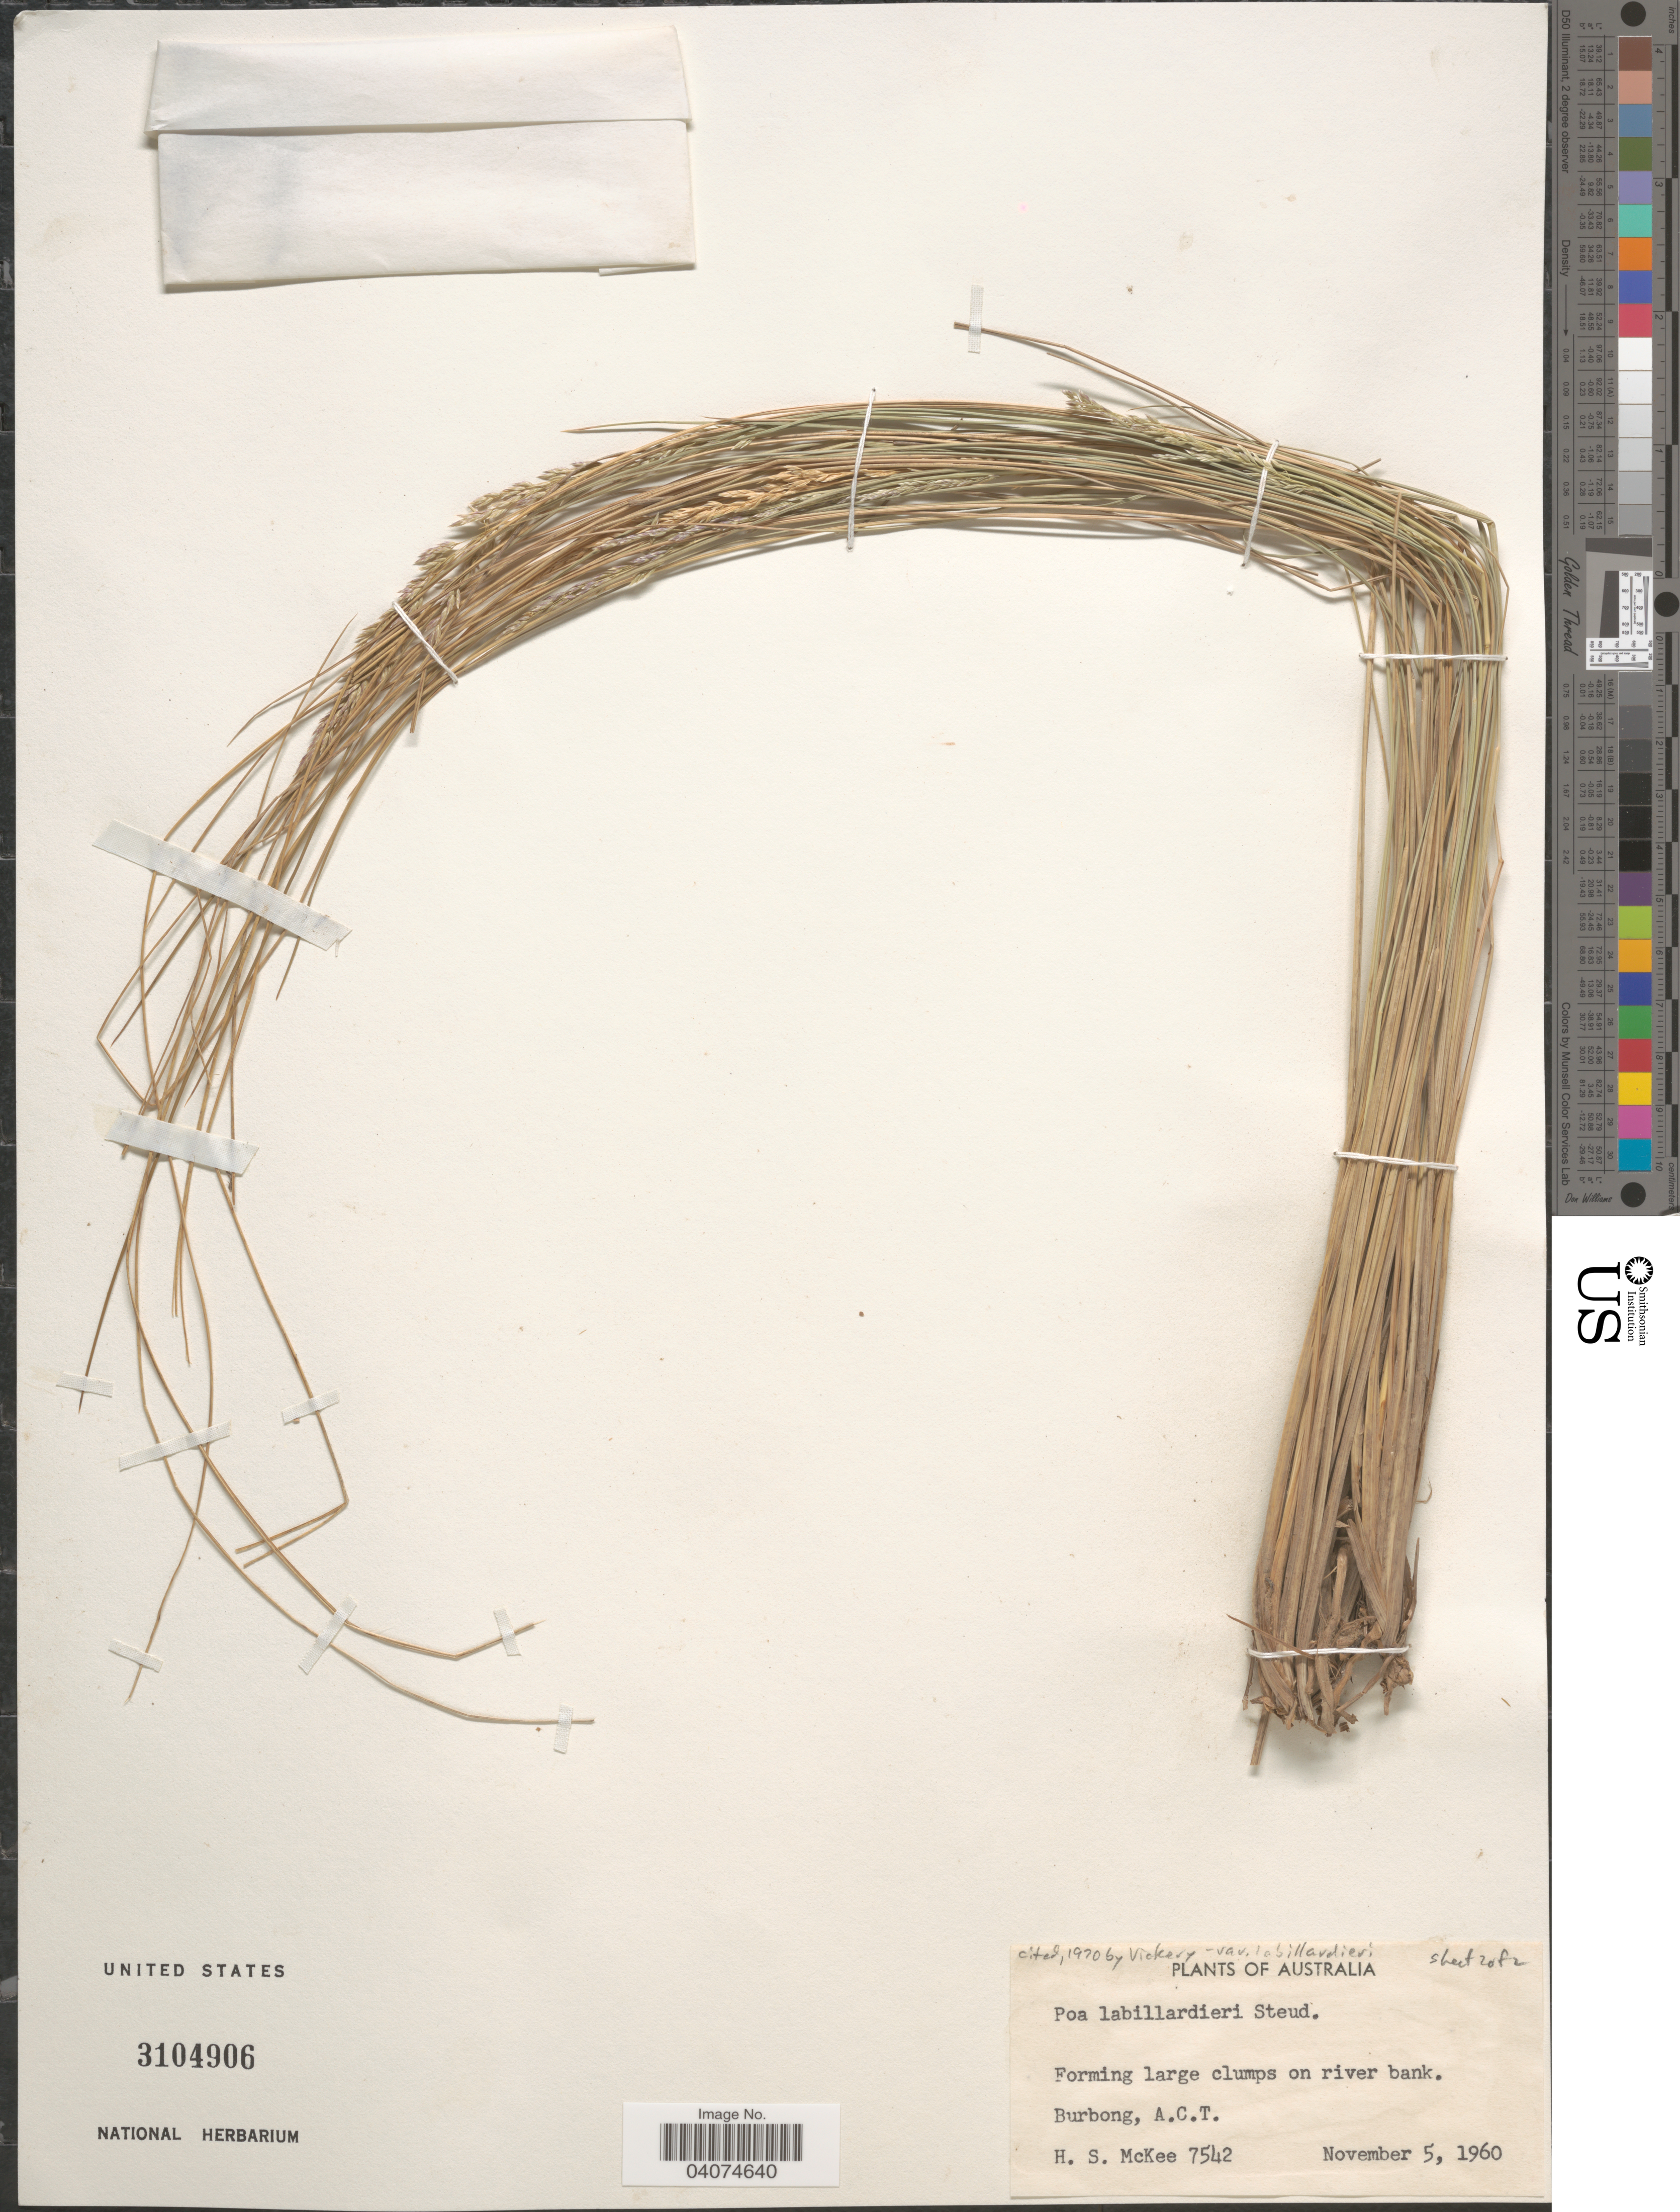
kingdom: Plantae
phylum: Tracheophyta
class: Liliopsida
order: Poales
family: Poaceae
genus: Poa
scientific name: Poa labillardierei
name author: Steud.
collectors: H. S. McKee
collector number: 7542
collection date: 1960-11-05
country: Australia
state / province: Australian Capital Territory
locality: Forming large clumps on river bank. Burbong, A.C.T.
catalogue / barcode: US 3104906